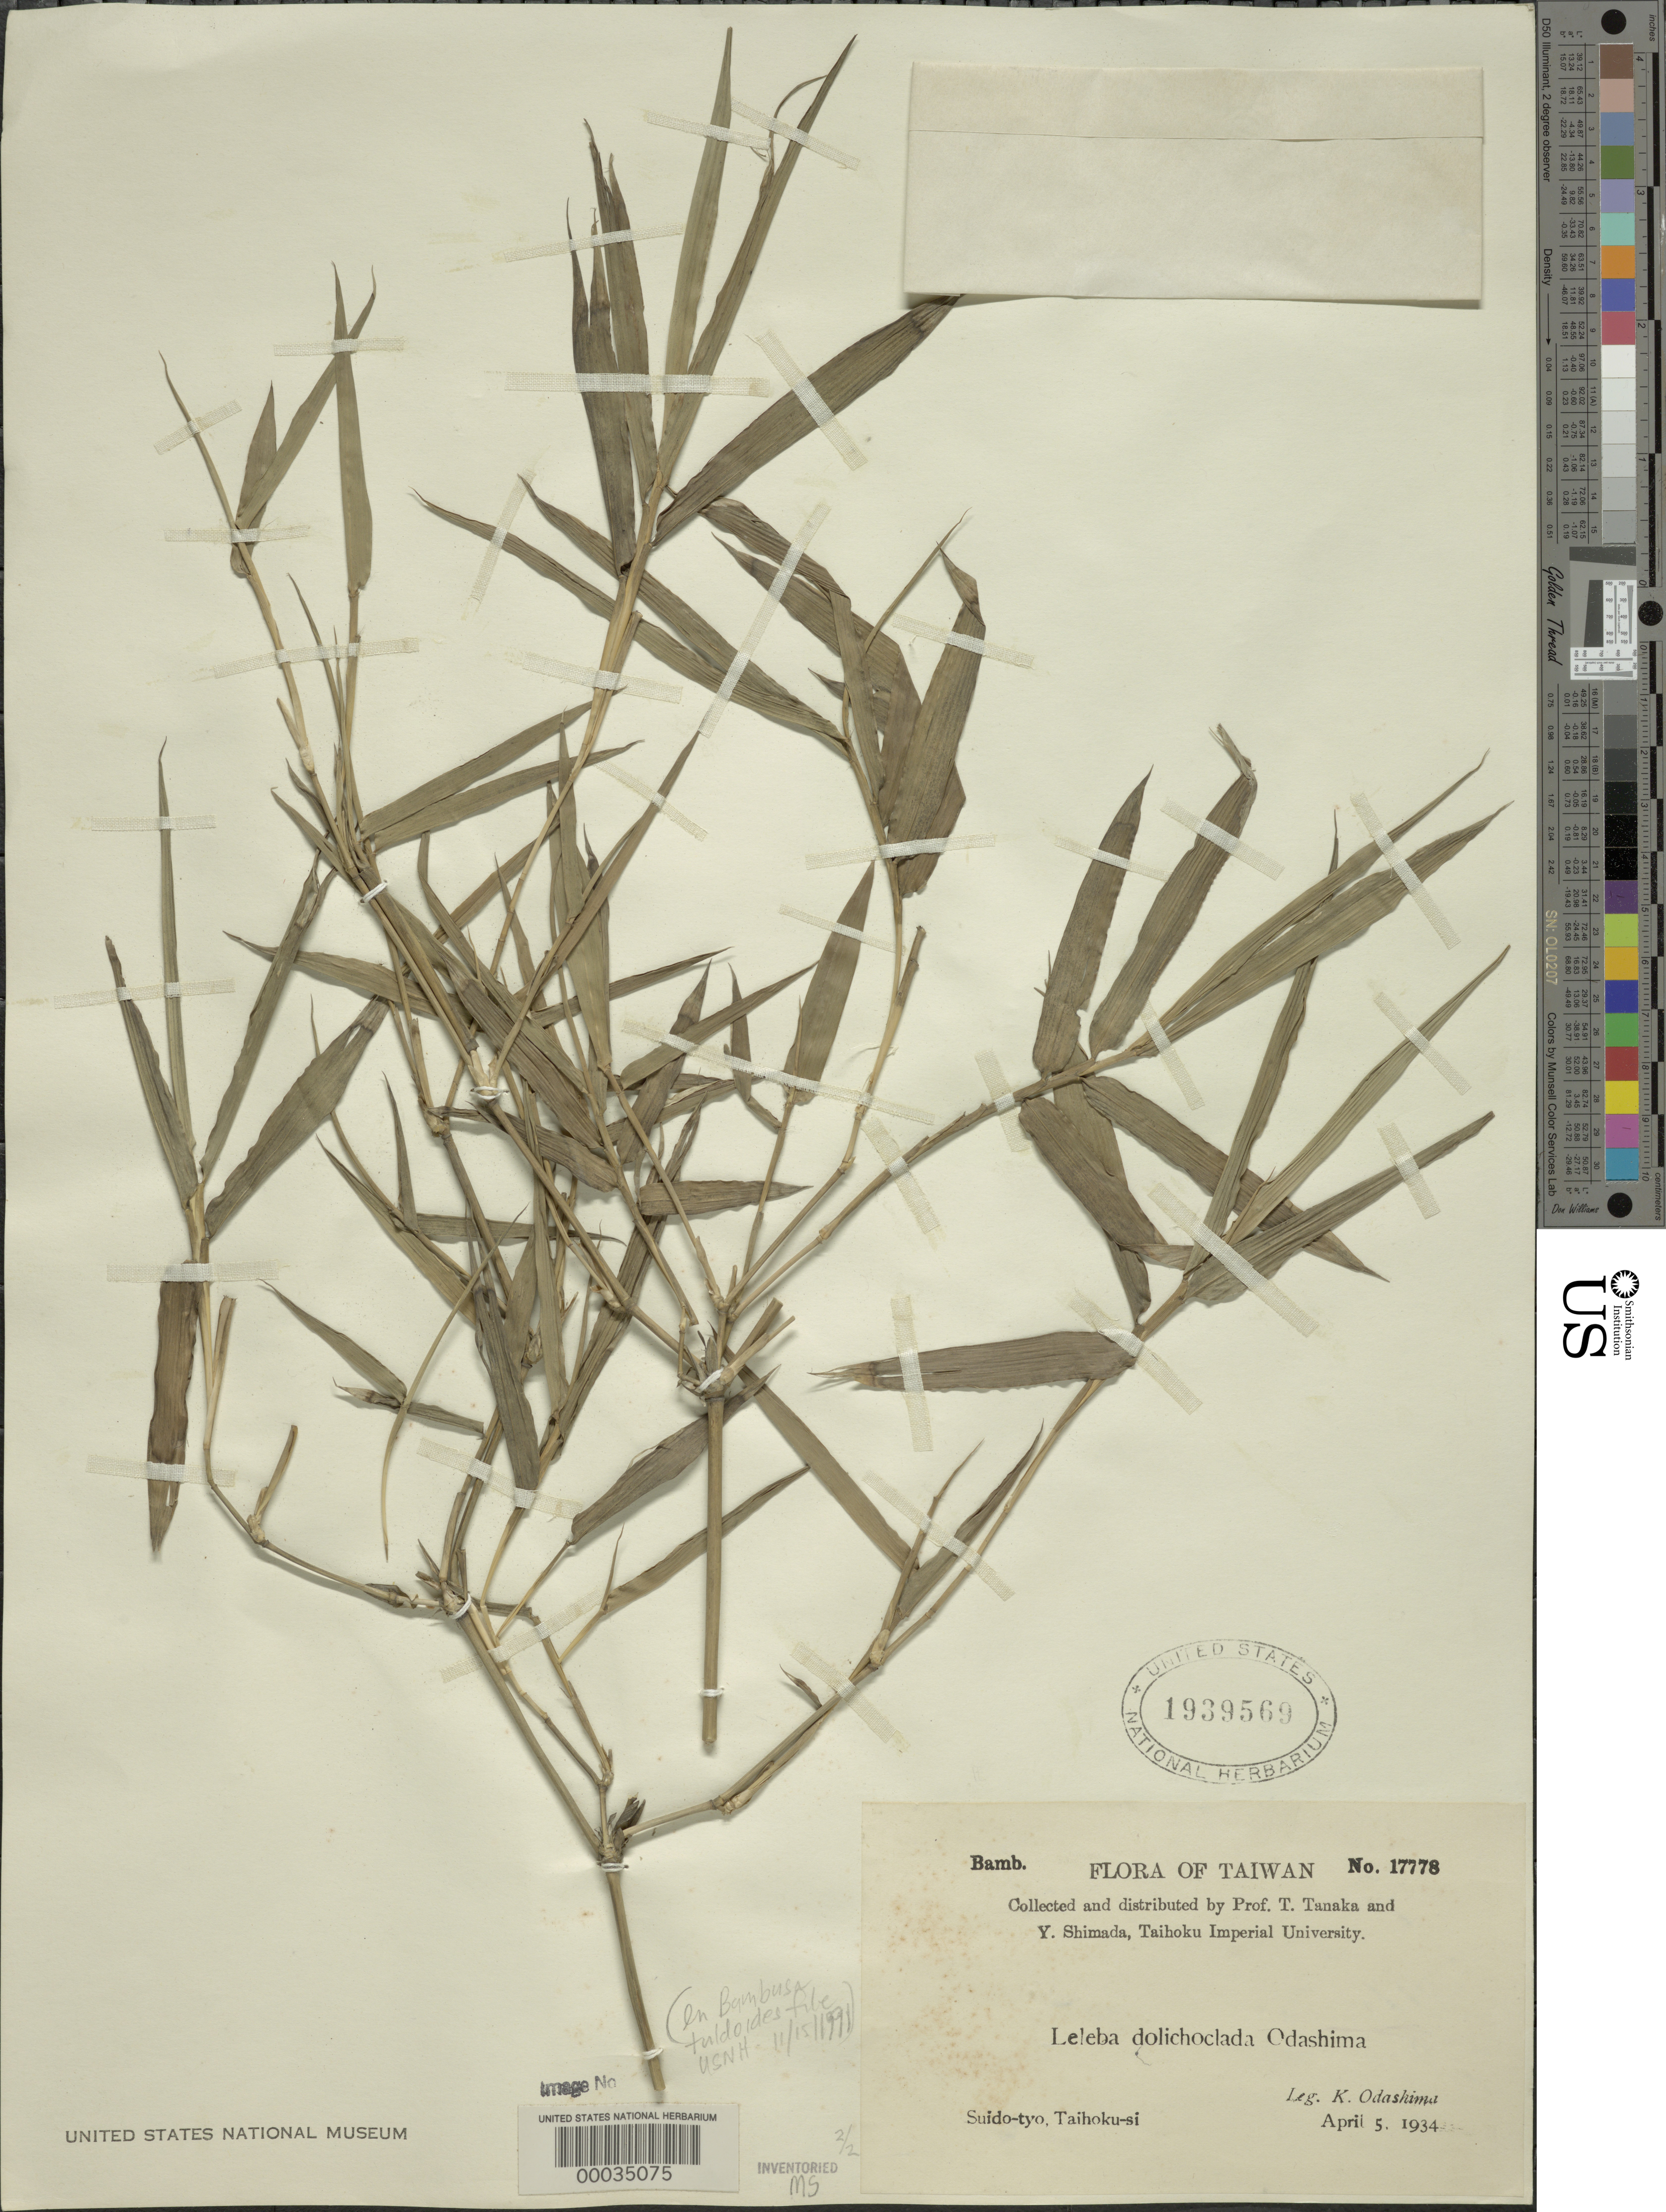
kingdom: Plantae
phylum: Tracheophyta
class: Liliopsida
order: Poales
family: Poaceae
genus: Bambusa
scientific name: Bambusa tuldoides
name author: Munro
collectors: K. Odashima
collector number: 17778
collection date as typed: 05 Apr 1934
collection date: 1934-04-05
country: Taiwan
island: Taiwan [Formosa]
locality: Suido-tyo, taihoku-si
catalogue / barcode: US 1939569